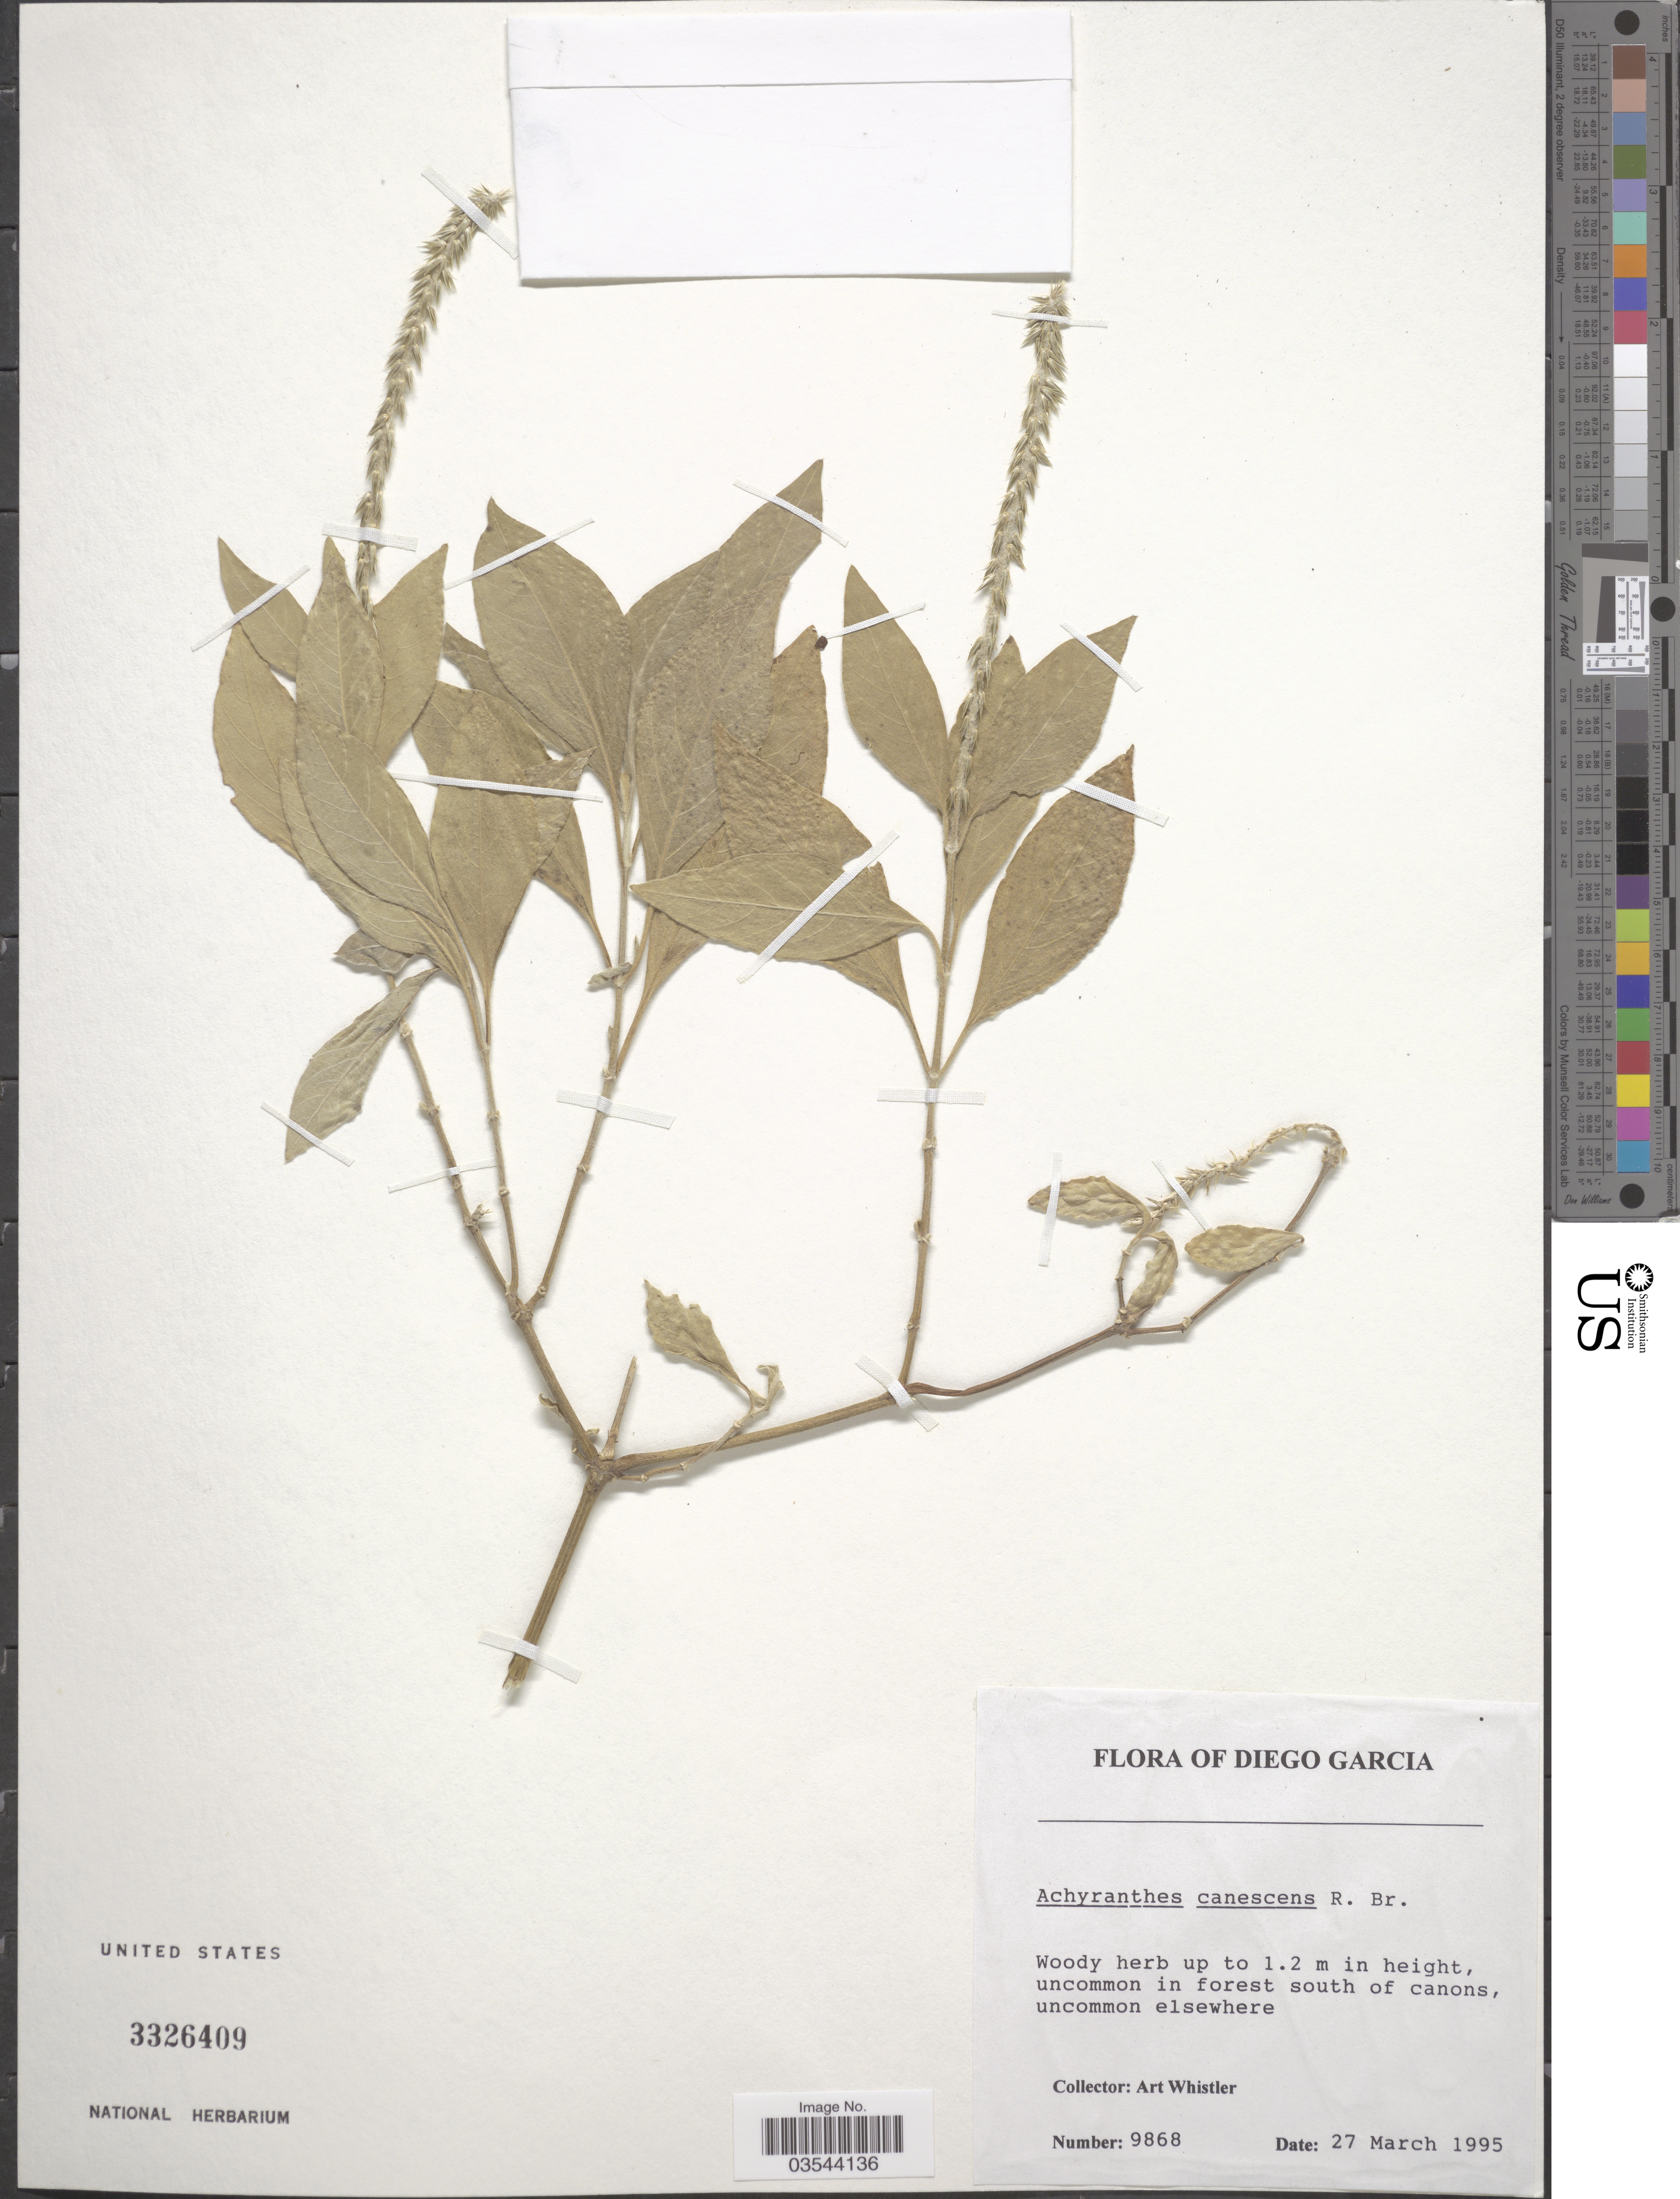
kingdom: Plantae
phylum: Tracheophyta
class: Magnoliopsida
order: Caryophyllales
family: Amaranthaceae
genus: Achyranthes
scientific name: Achyranthes bidentata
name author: Blume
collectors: A. Whistler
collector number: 9868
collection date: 1995-03-27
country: British Indian Ocean Territory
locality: Diego Garcia. Forest south of Canons.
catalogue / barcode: US 3326409